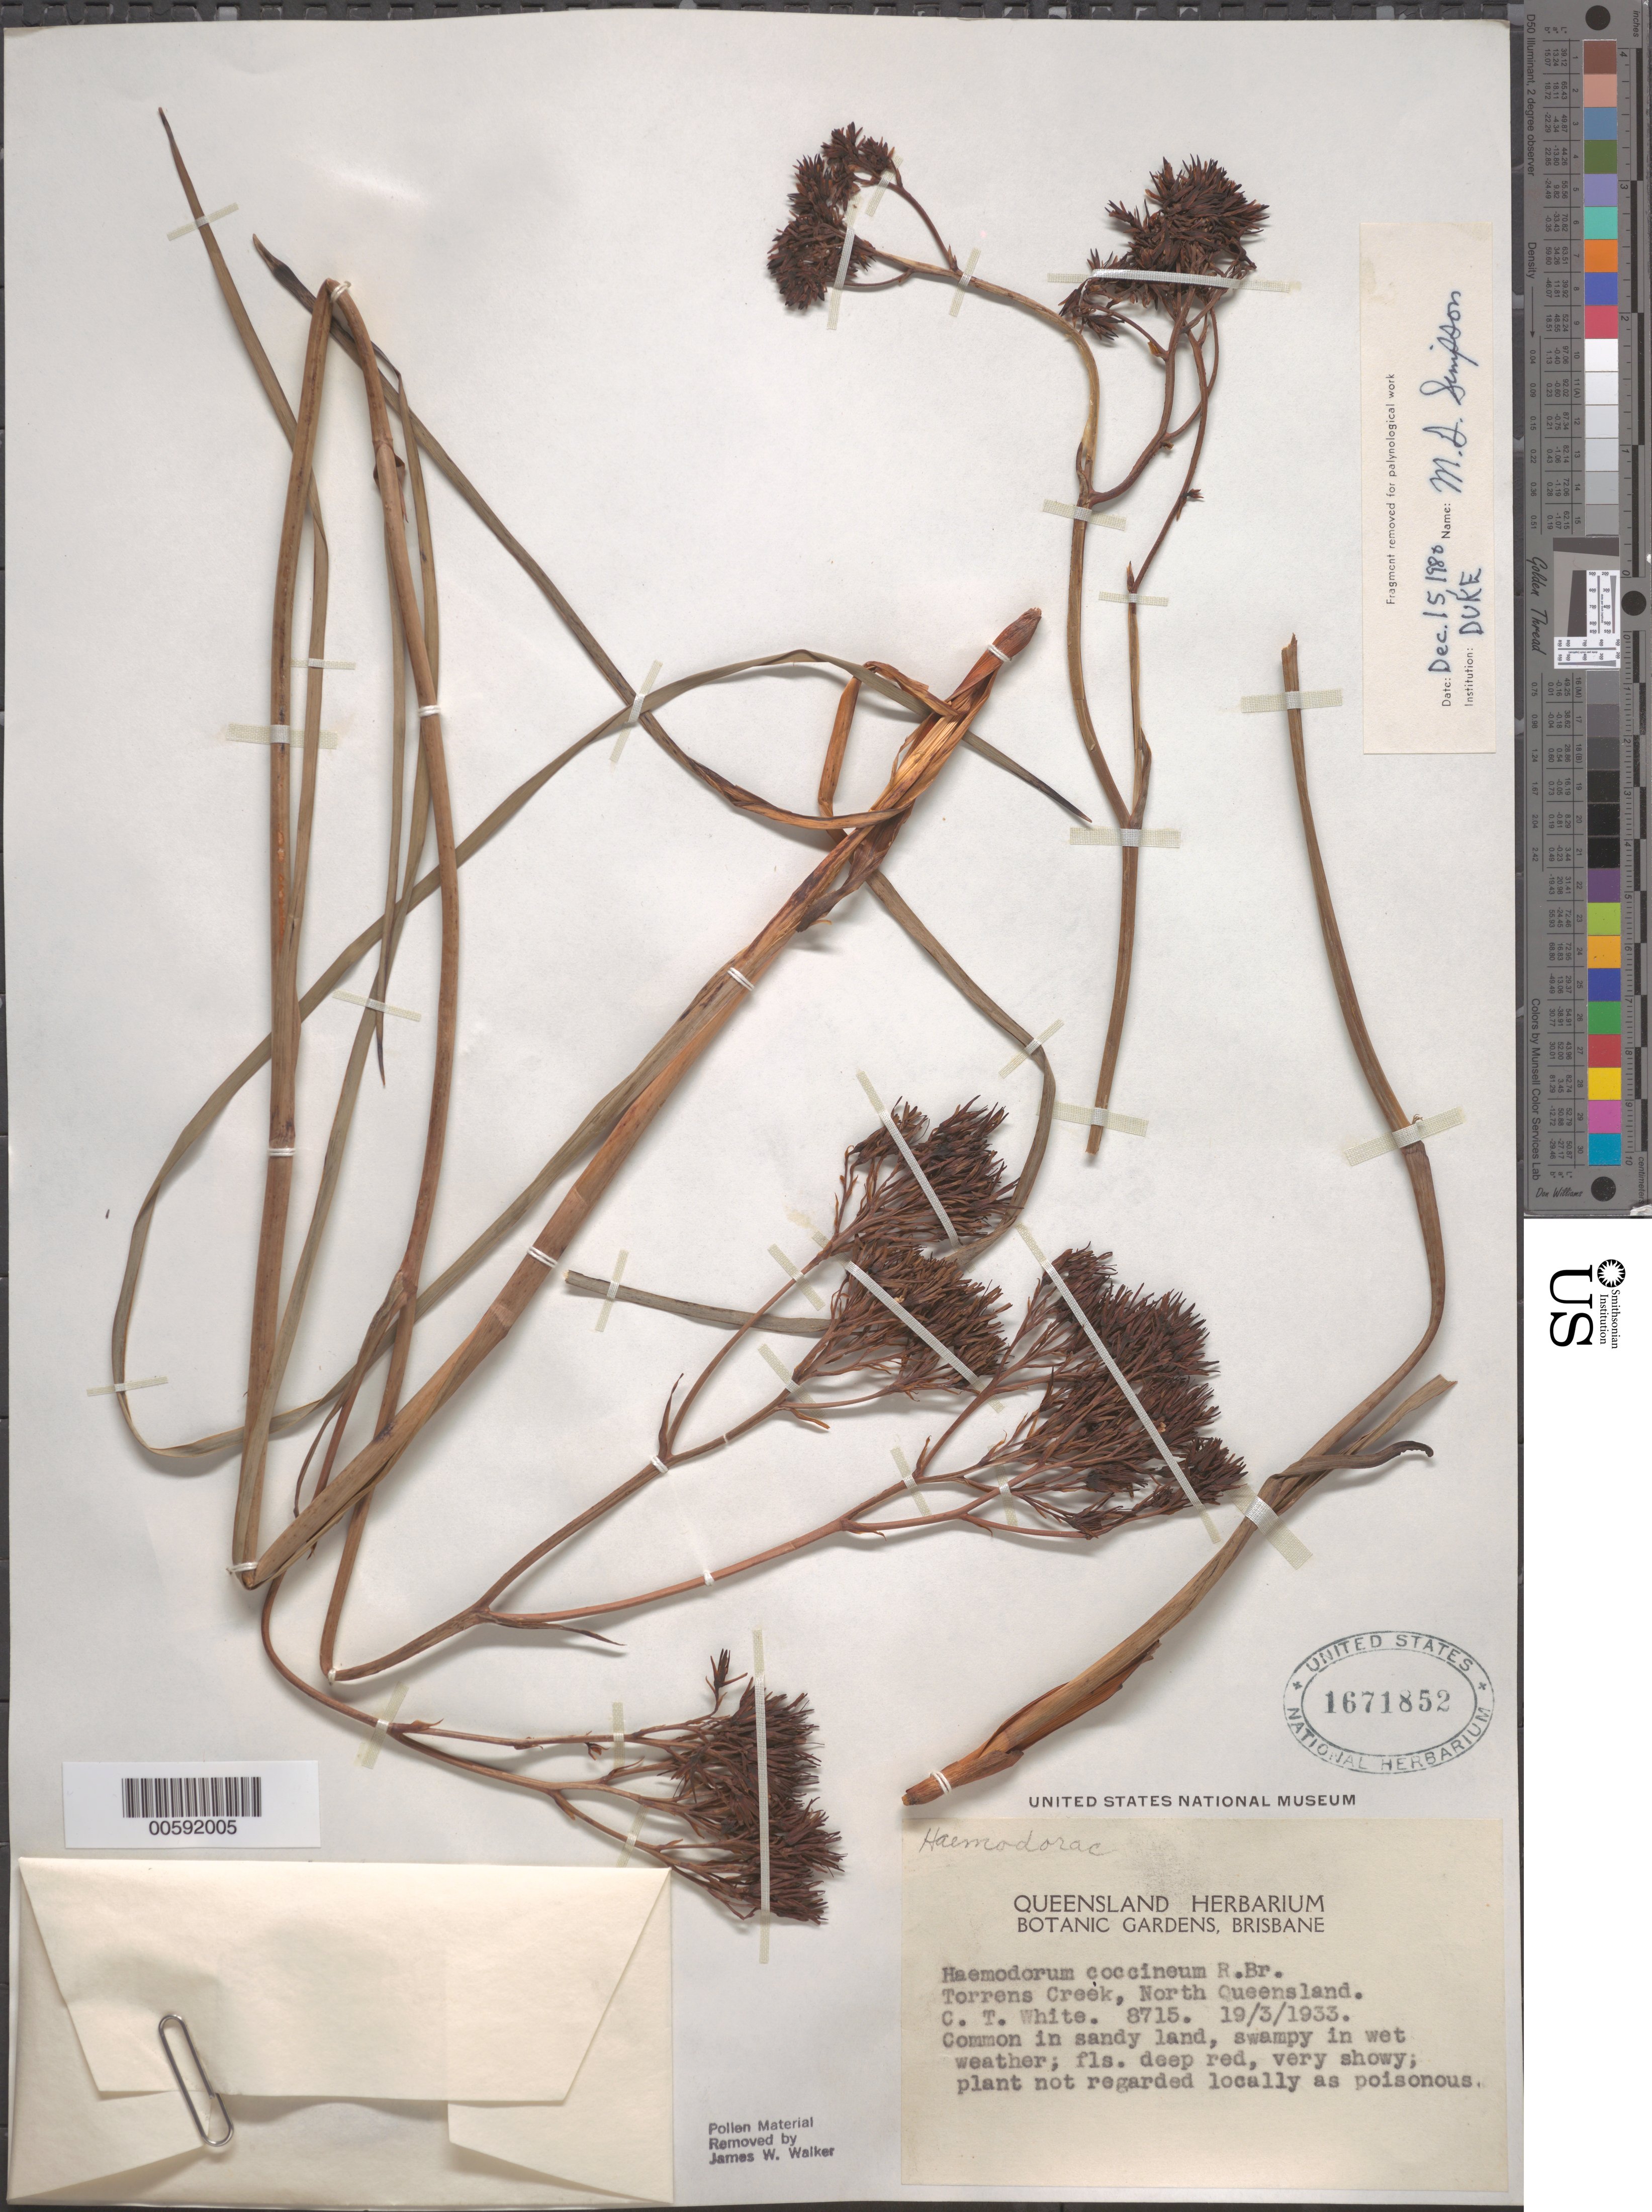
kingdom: Plantae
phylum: Tracheophyta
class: Liliopsida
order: Commelinales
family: Haemodoraceae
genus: Haemodorum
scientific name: Haemodorum coccineum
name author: R. Br.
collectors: C. T. White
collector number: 8715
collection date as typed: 19 Mar 1933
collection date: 1933-03-19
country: Australia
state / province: Queensland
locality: North Queensland, Torrens Creek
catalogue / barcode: US 1671852